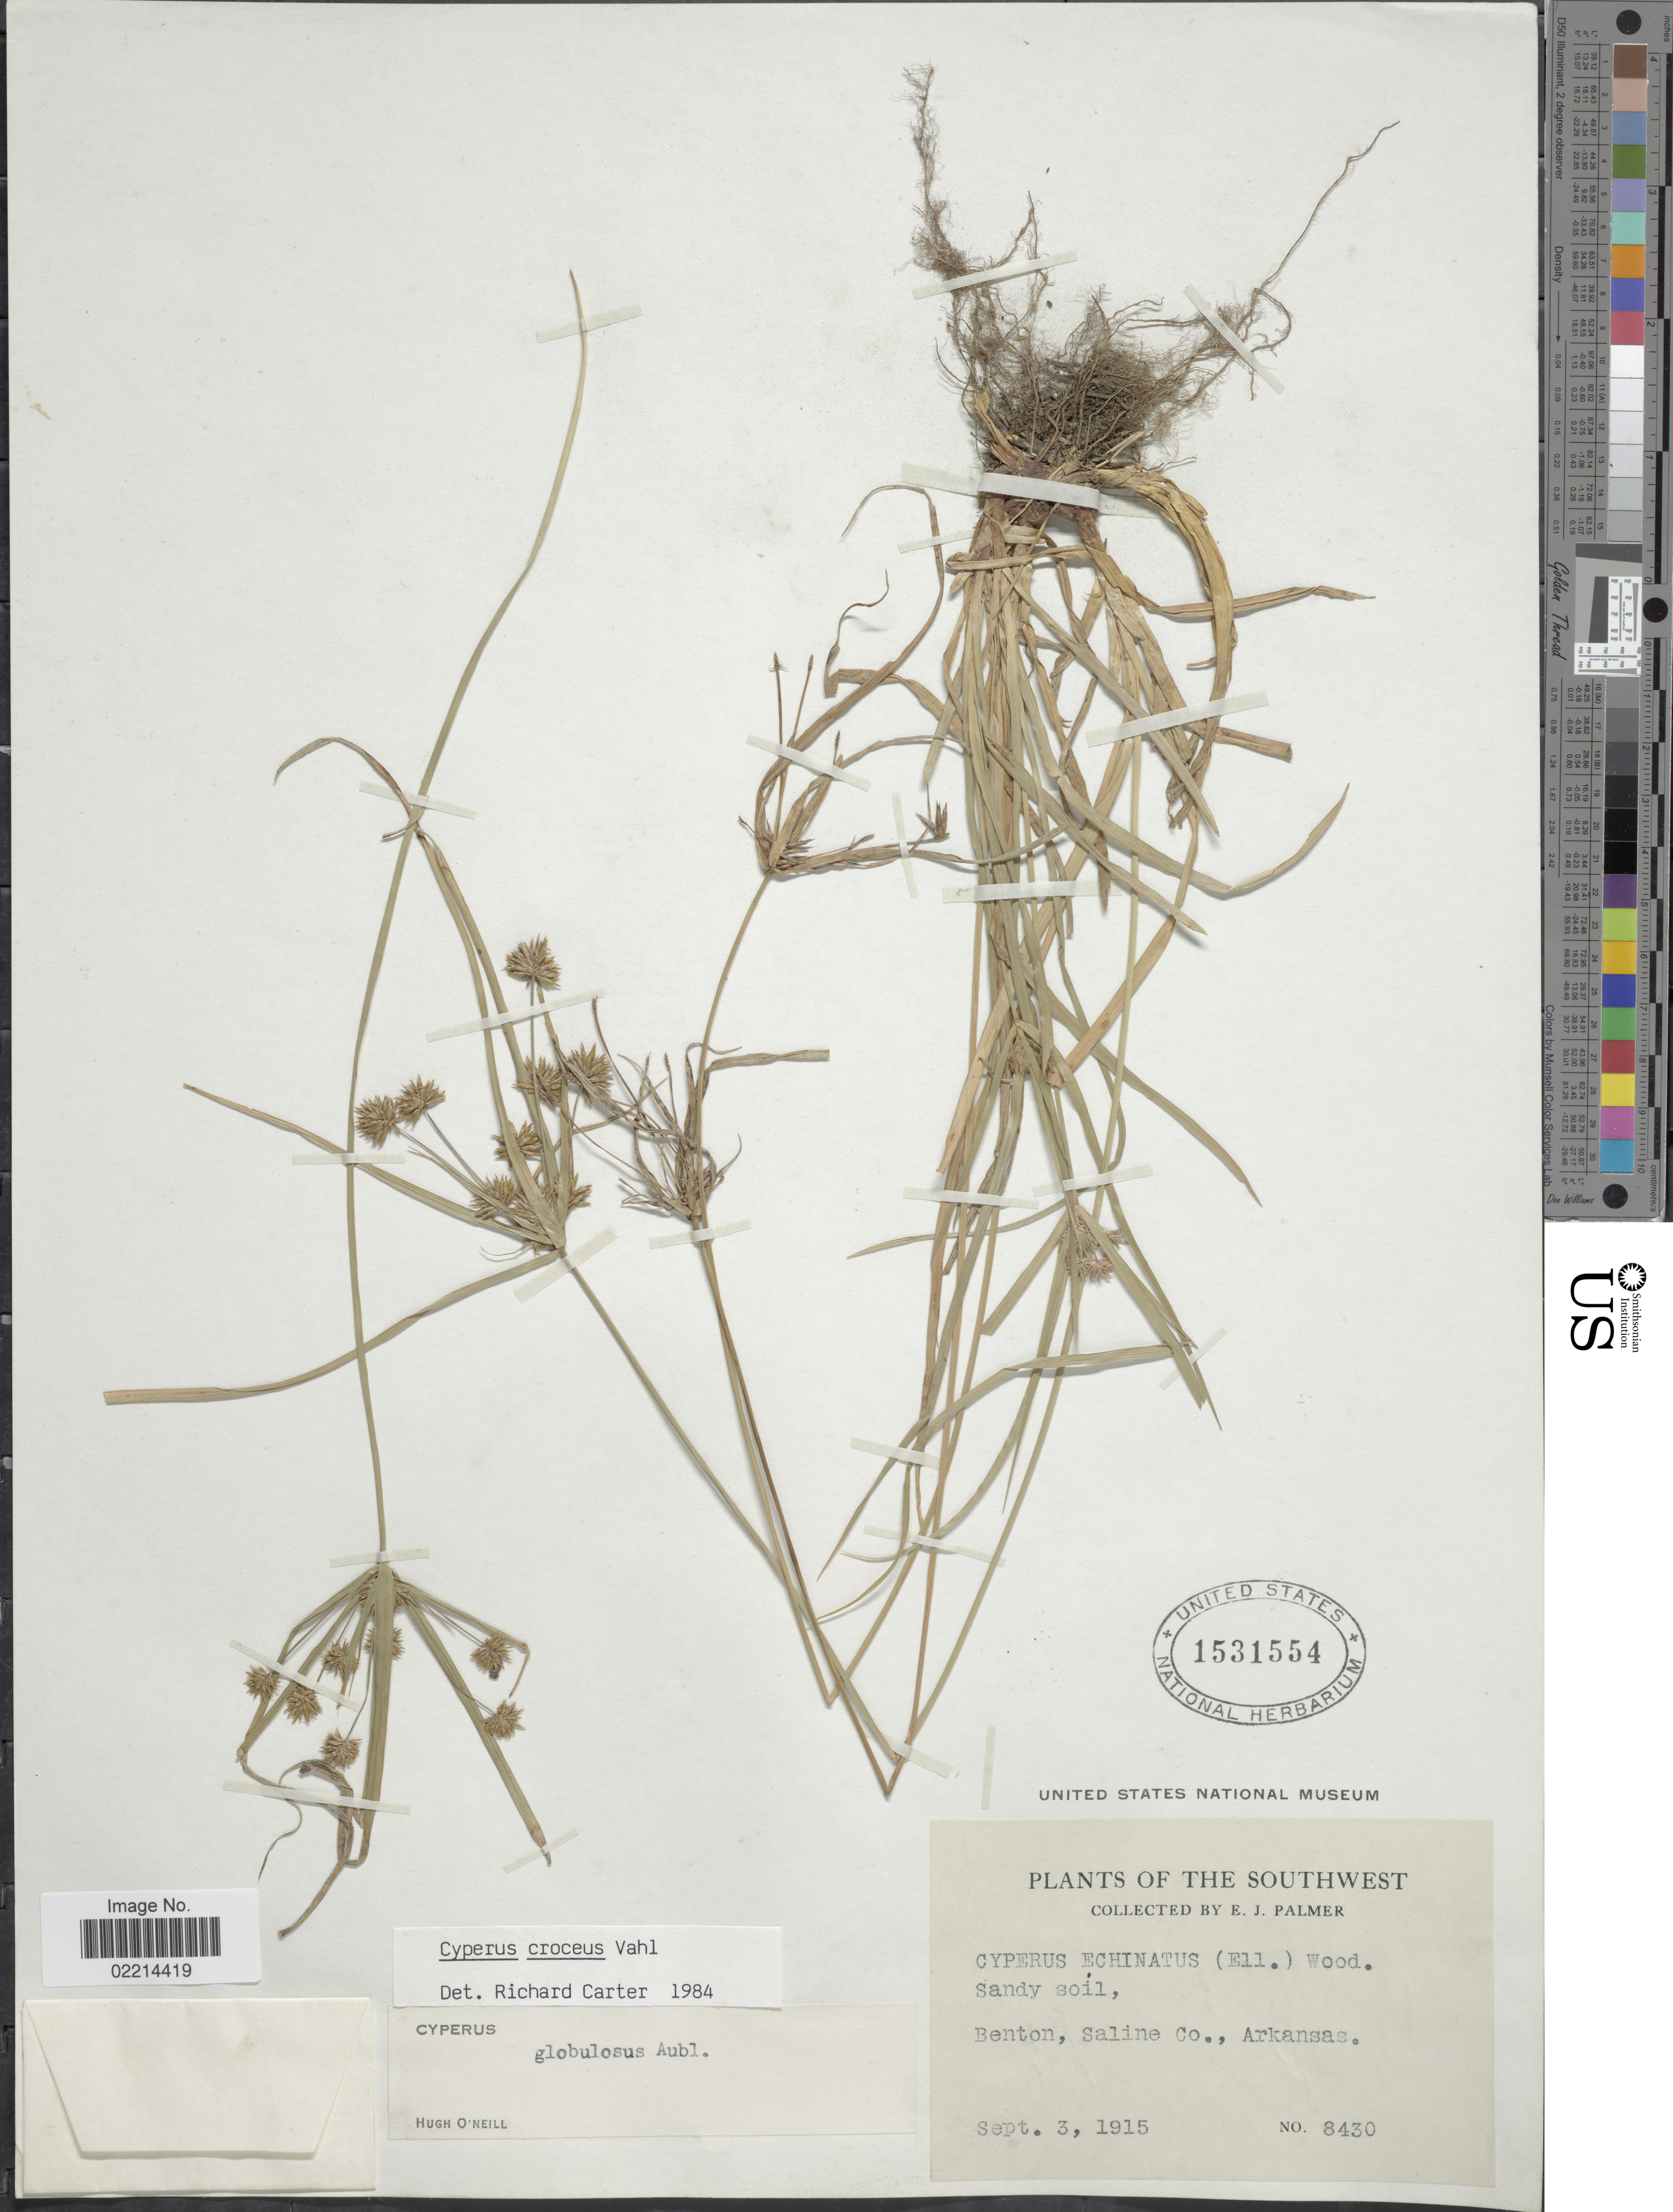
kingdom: Plantae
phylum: Tracheophyta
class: Liliopsida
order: Poales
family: Cyperaceae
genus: Cyperus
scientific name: Cyperus croceus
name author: Vahl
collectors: E. J. Palmer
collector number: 8430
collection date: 1915-09-03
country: United States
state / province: Arkansas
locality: Benton, Saline Co., Southwest.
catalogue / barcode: US 1531554